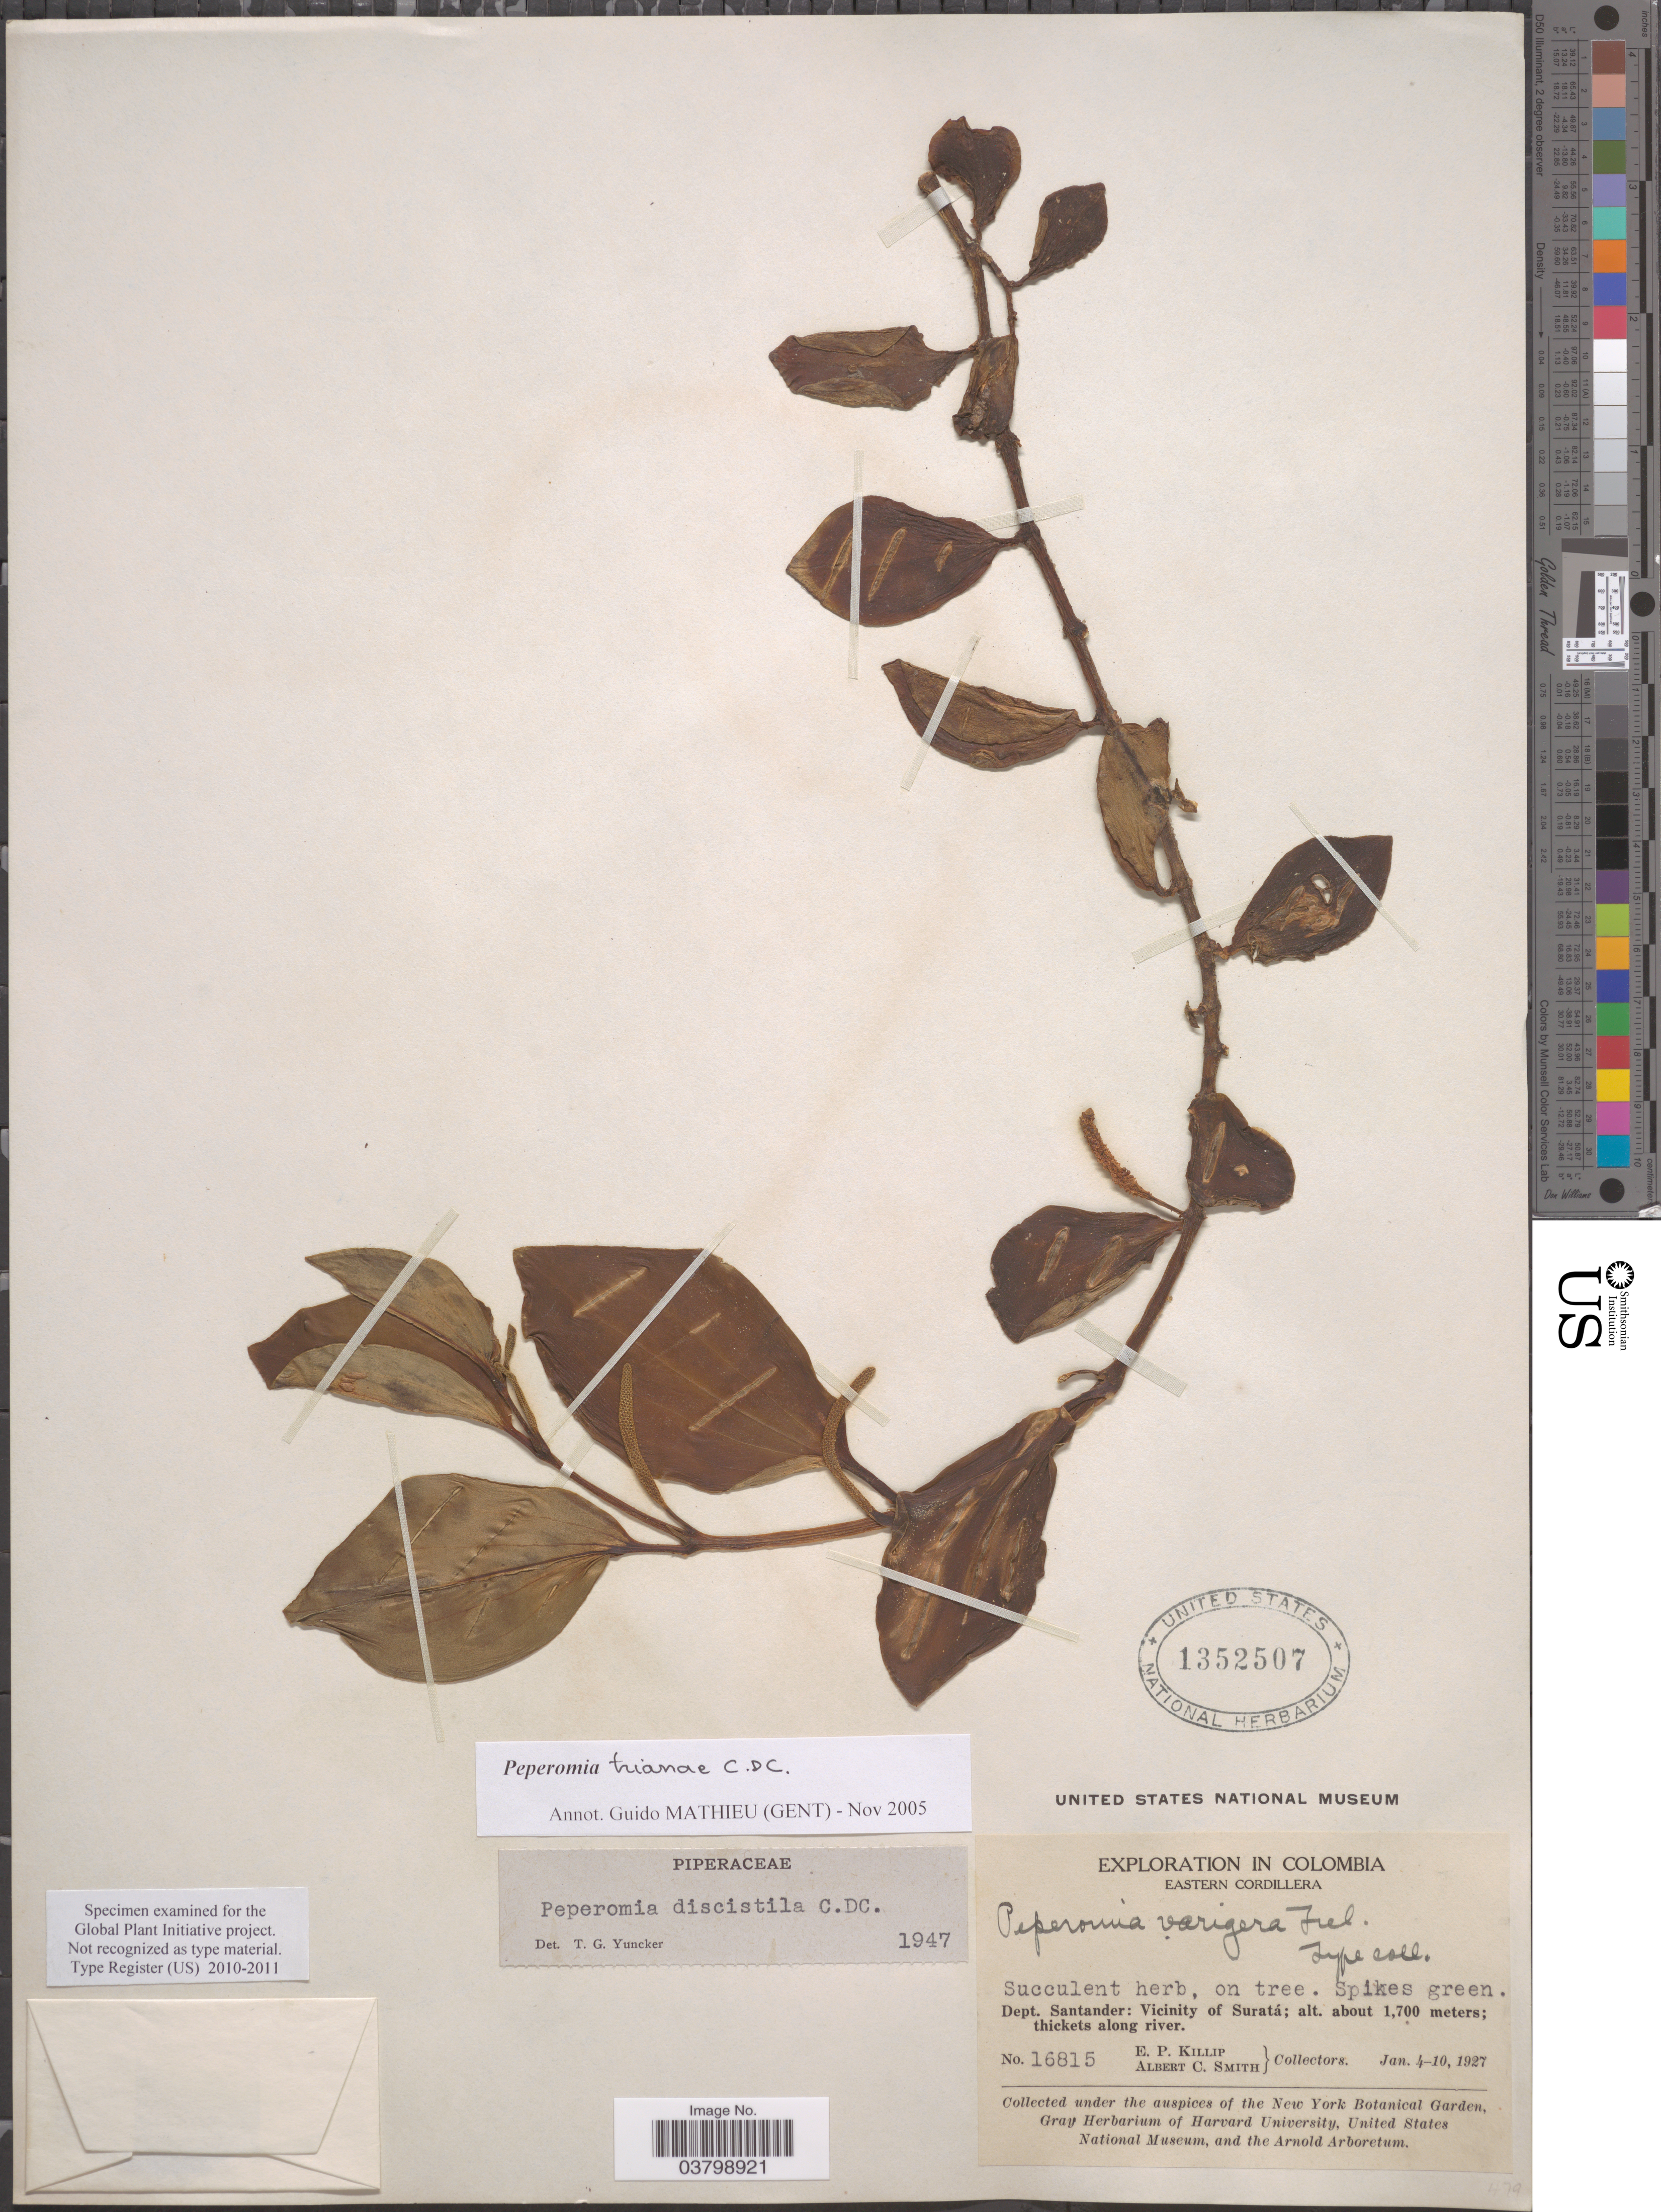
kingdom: Plantae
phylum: Tracheophyta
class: Magnoliopsida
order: Piperales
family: Piperaceae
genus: Peperomia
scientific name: Peperomia trianae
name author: C. DC.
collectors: E. P. Killip & A. C. Smith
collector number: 16815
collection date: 1927-01-04/1927-01-10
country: Colombia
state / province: Santander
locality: Eastern Cordillera. Dept. Santander: Vicinity of Suratá.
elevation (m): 1700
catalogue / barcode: US 1352507